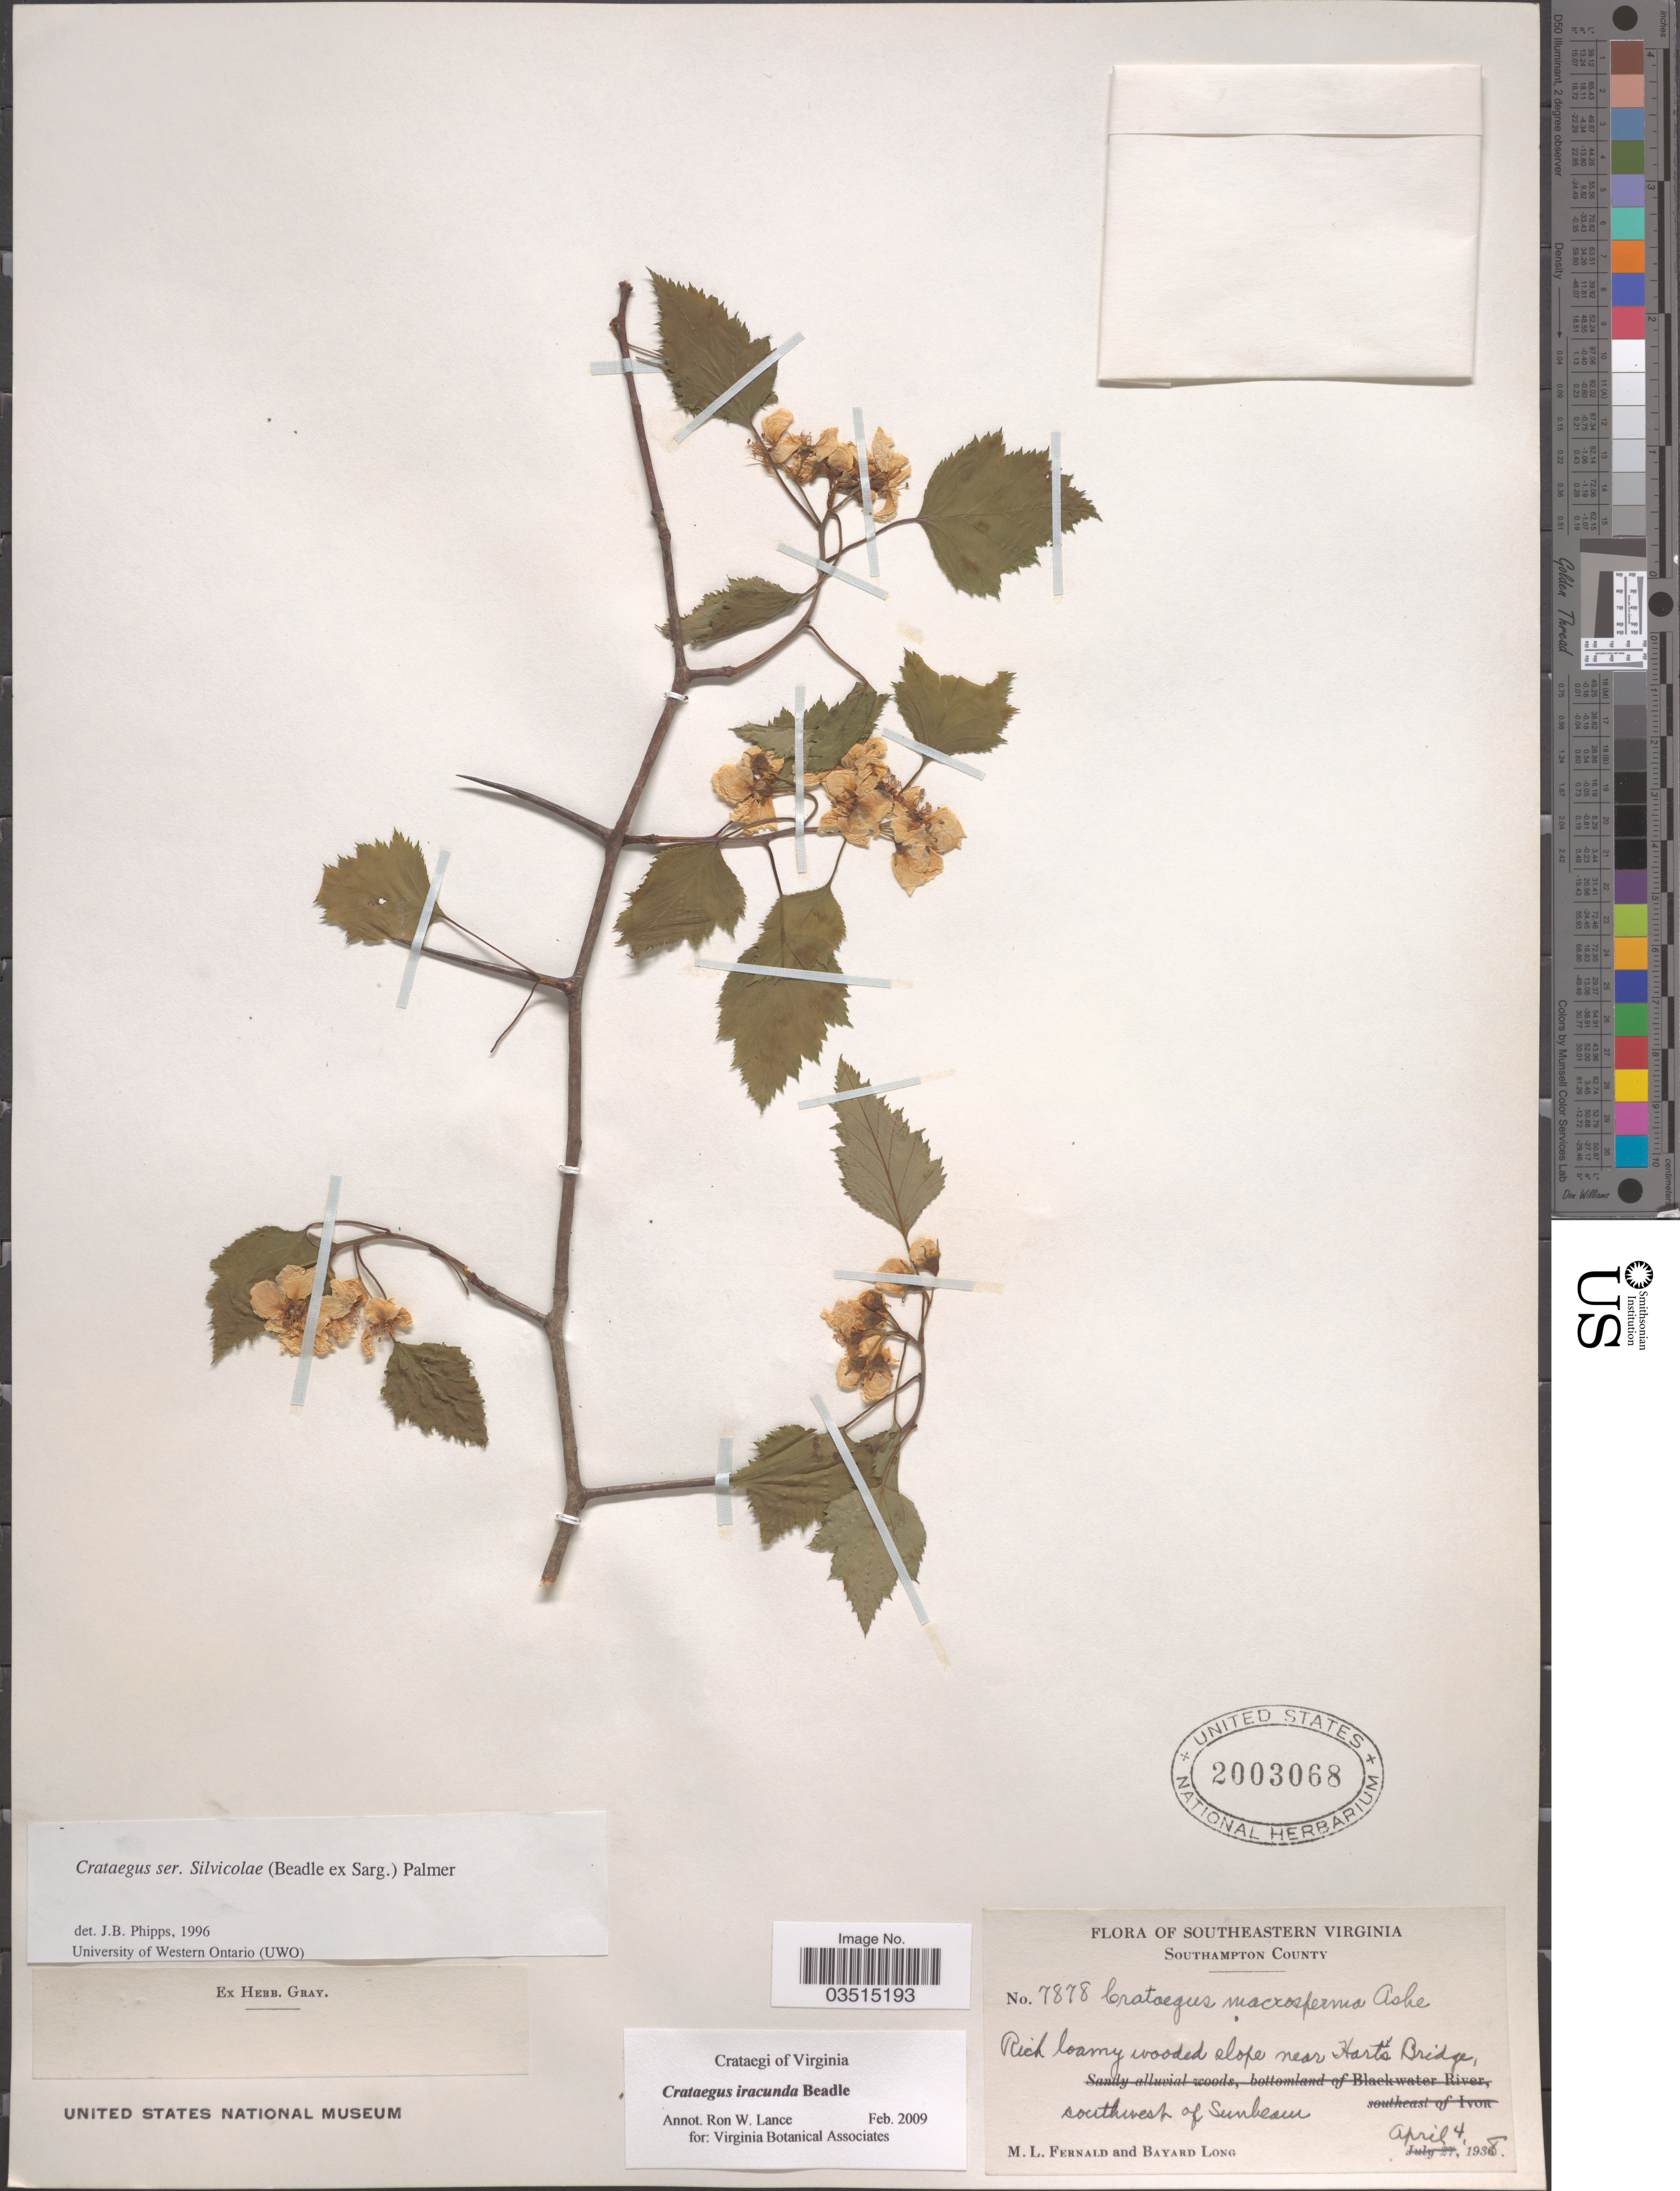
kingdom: Plantae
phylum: Tracheophyta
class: Magnoliopsida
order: Rosales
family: Rosaceae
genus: Crataegus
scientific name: Crataegus iracunda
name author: Beadle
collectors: M. L. Fernald & B. Long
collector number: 7878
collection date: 1938-04-04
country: United States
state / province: Virginia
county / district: Southampton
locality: Southeastern Virginia. Southampton County. Near Hart's Bridge. Southwest of Sunbeam.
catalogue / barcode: US 2003068